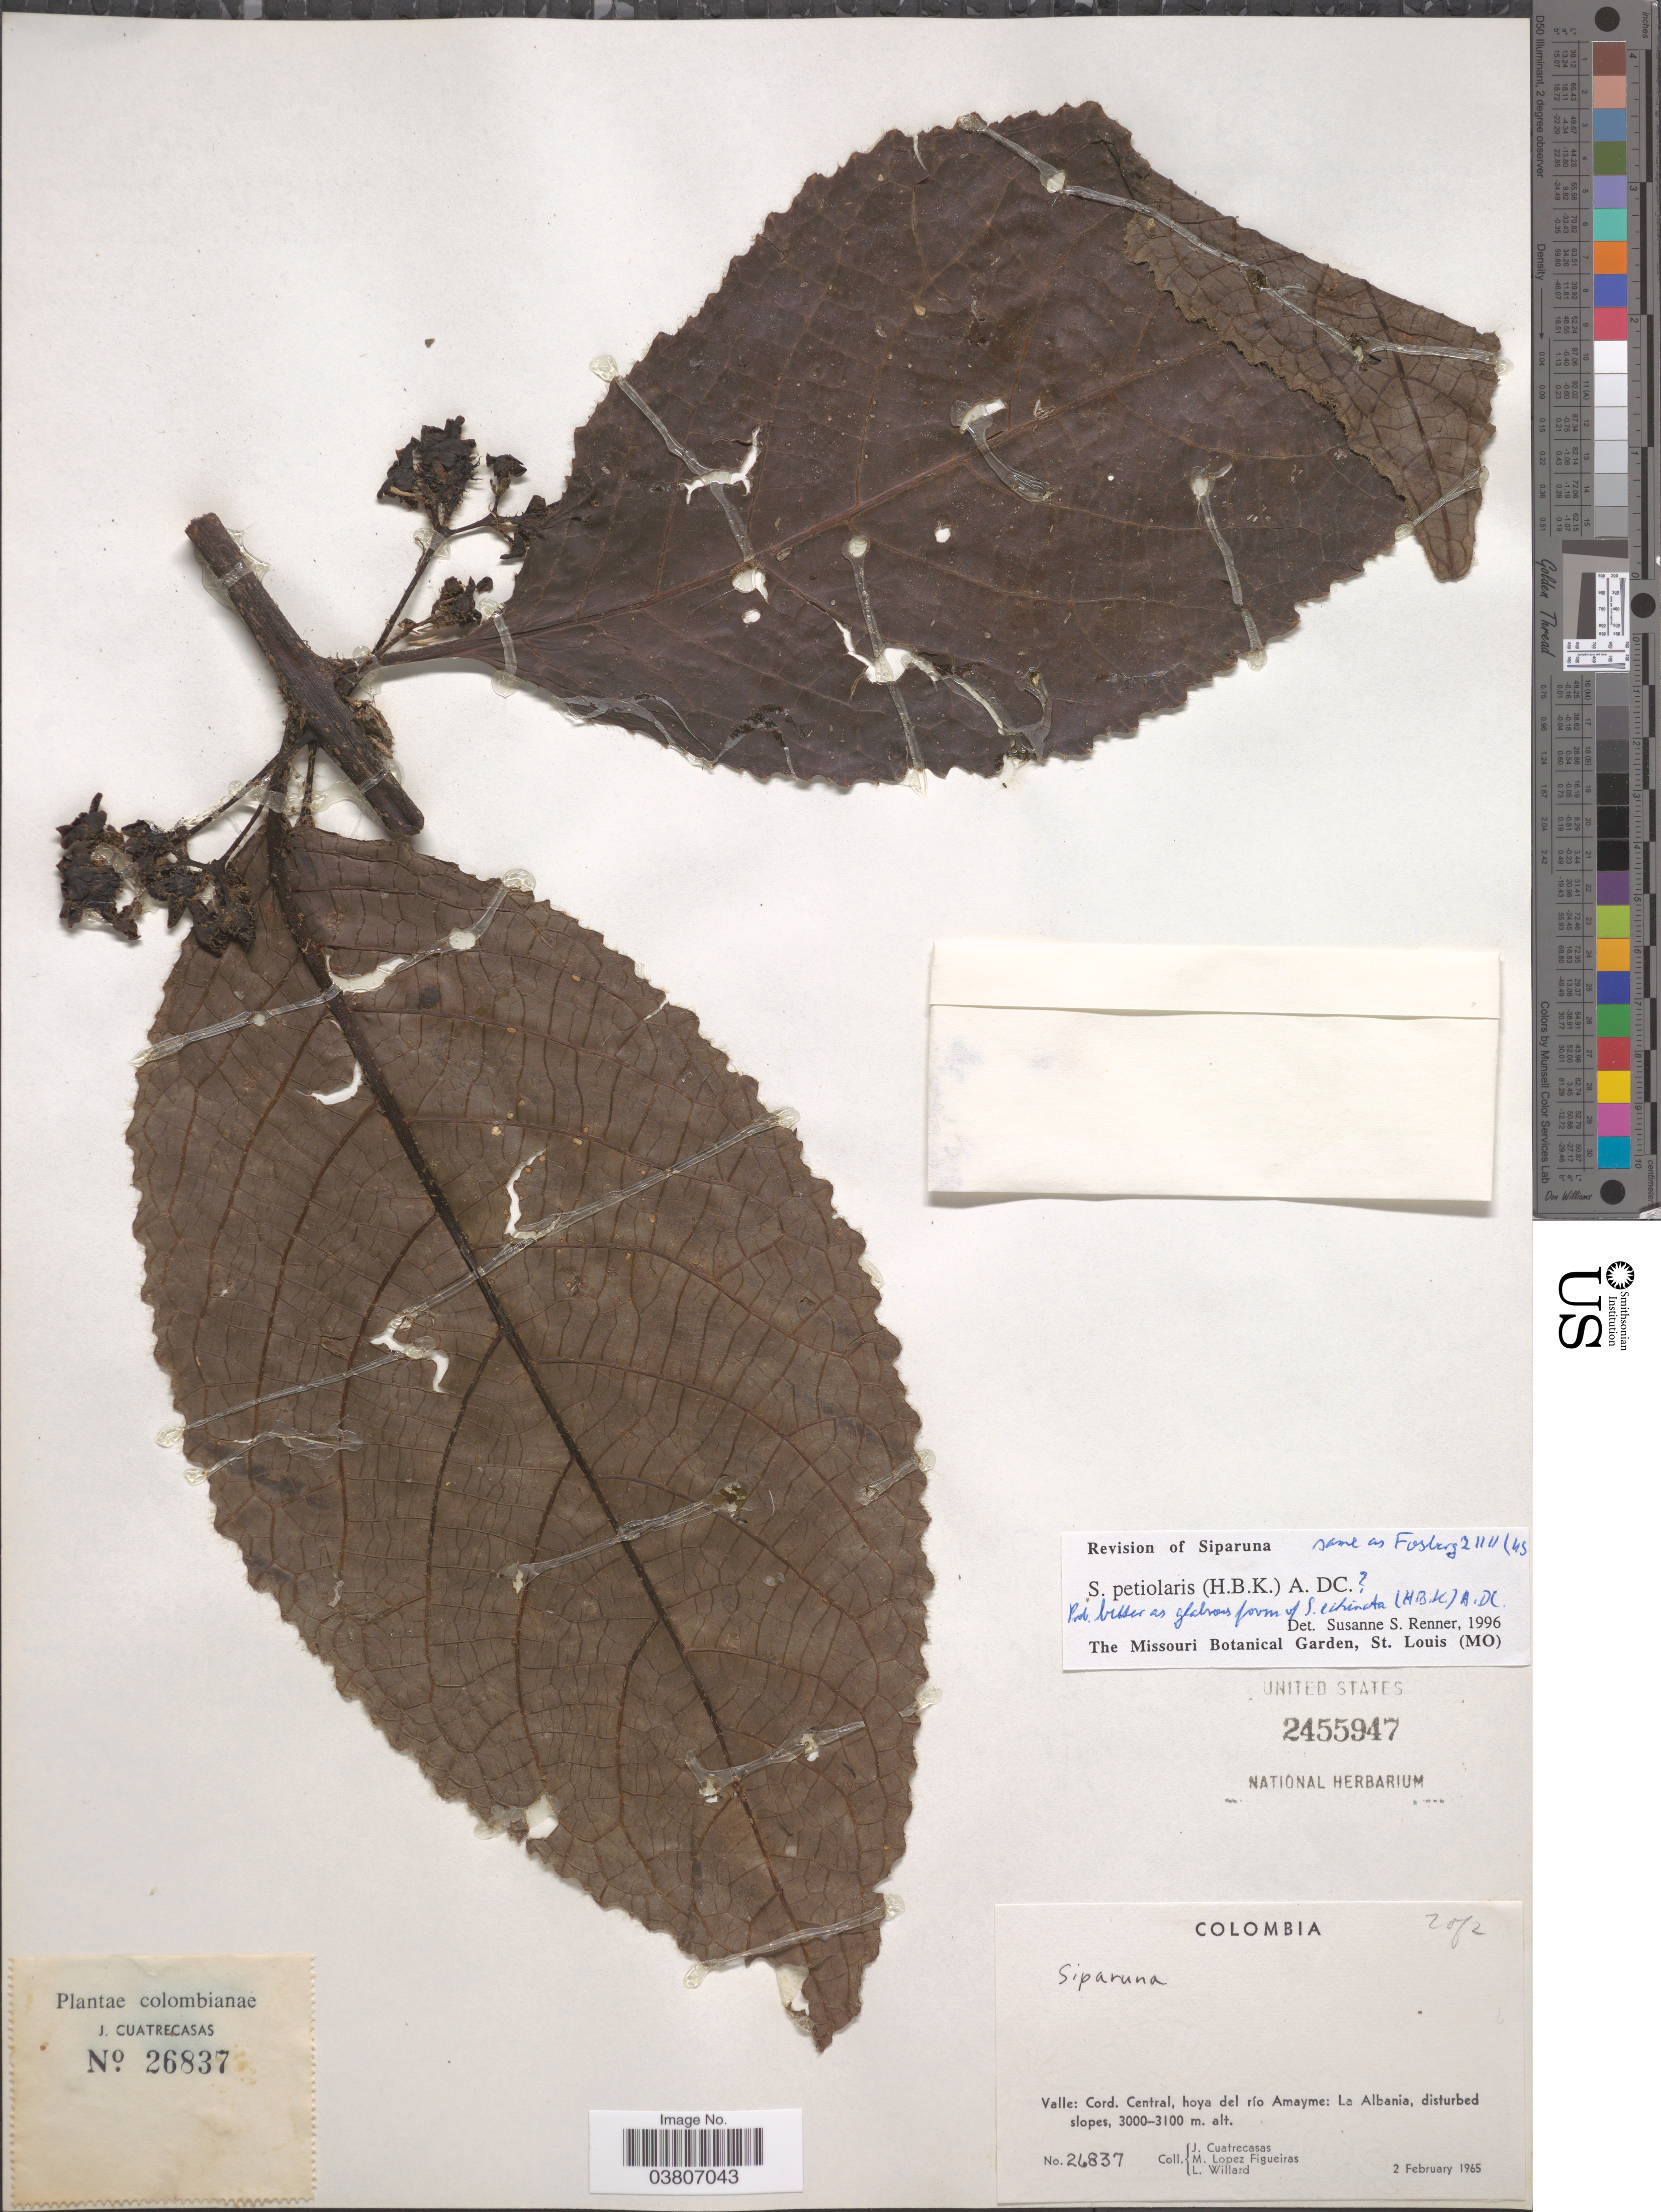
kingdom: Plantae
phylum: Tracheophyta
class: Magnoliopsida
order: Laurales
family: Siparunaceae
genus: Siparuna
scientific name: Siparuna echinata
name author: (Kunth) A. DC.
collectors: J. Cuatrecasas, M. López Figueiras & L. Willard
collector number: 26837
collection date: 1965-02-02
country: Colombia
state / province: Valle del Cauca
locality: Cord. Central, hoya del río Amayme: La Albania.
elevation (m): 3000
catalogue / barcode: US 2455947